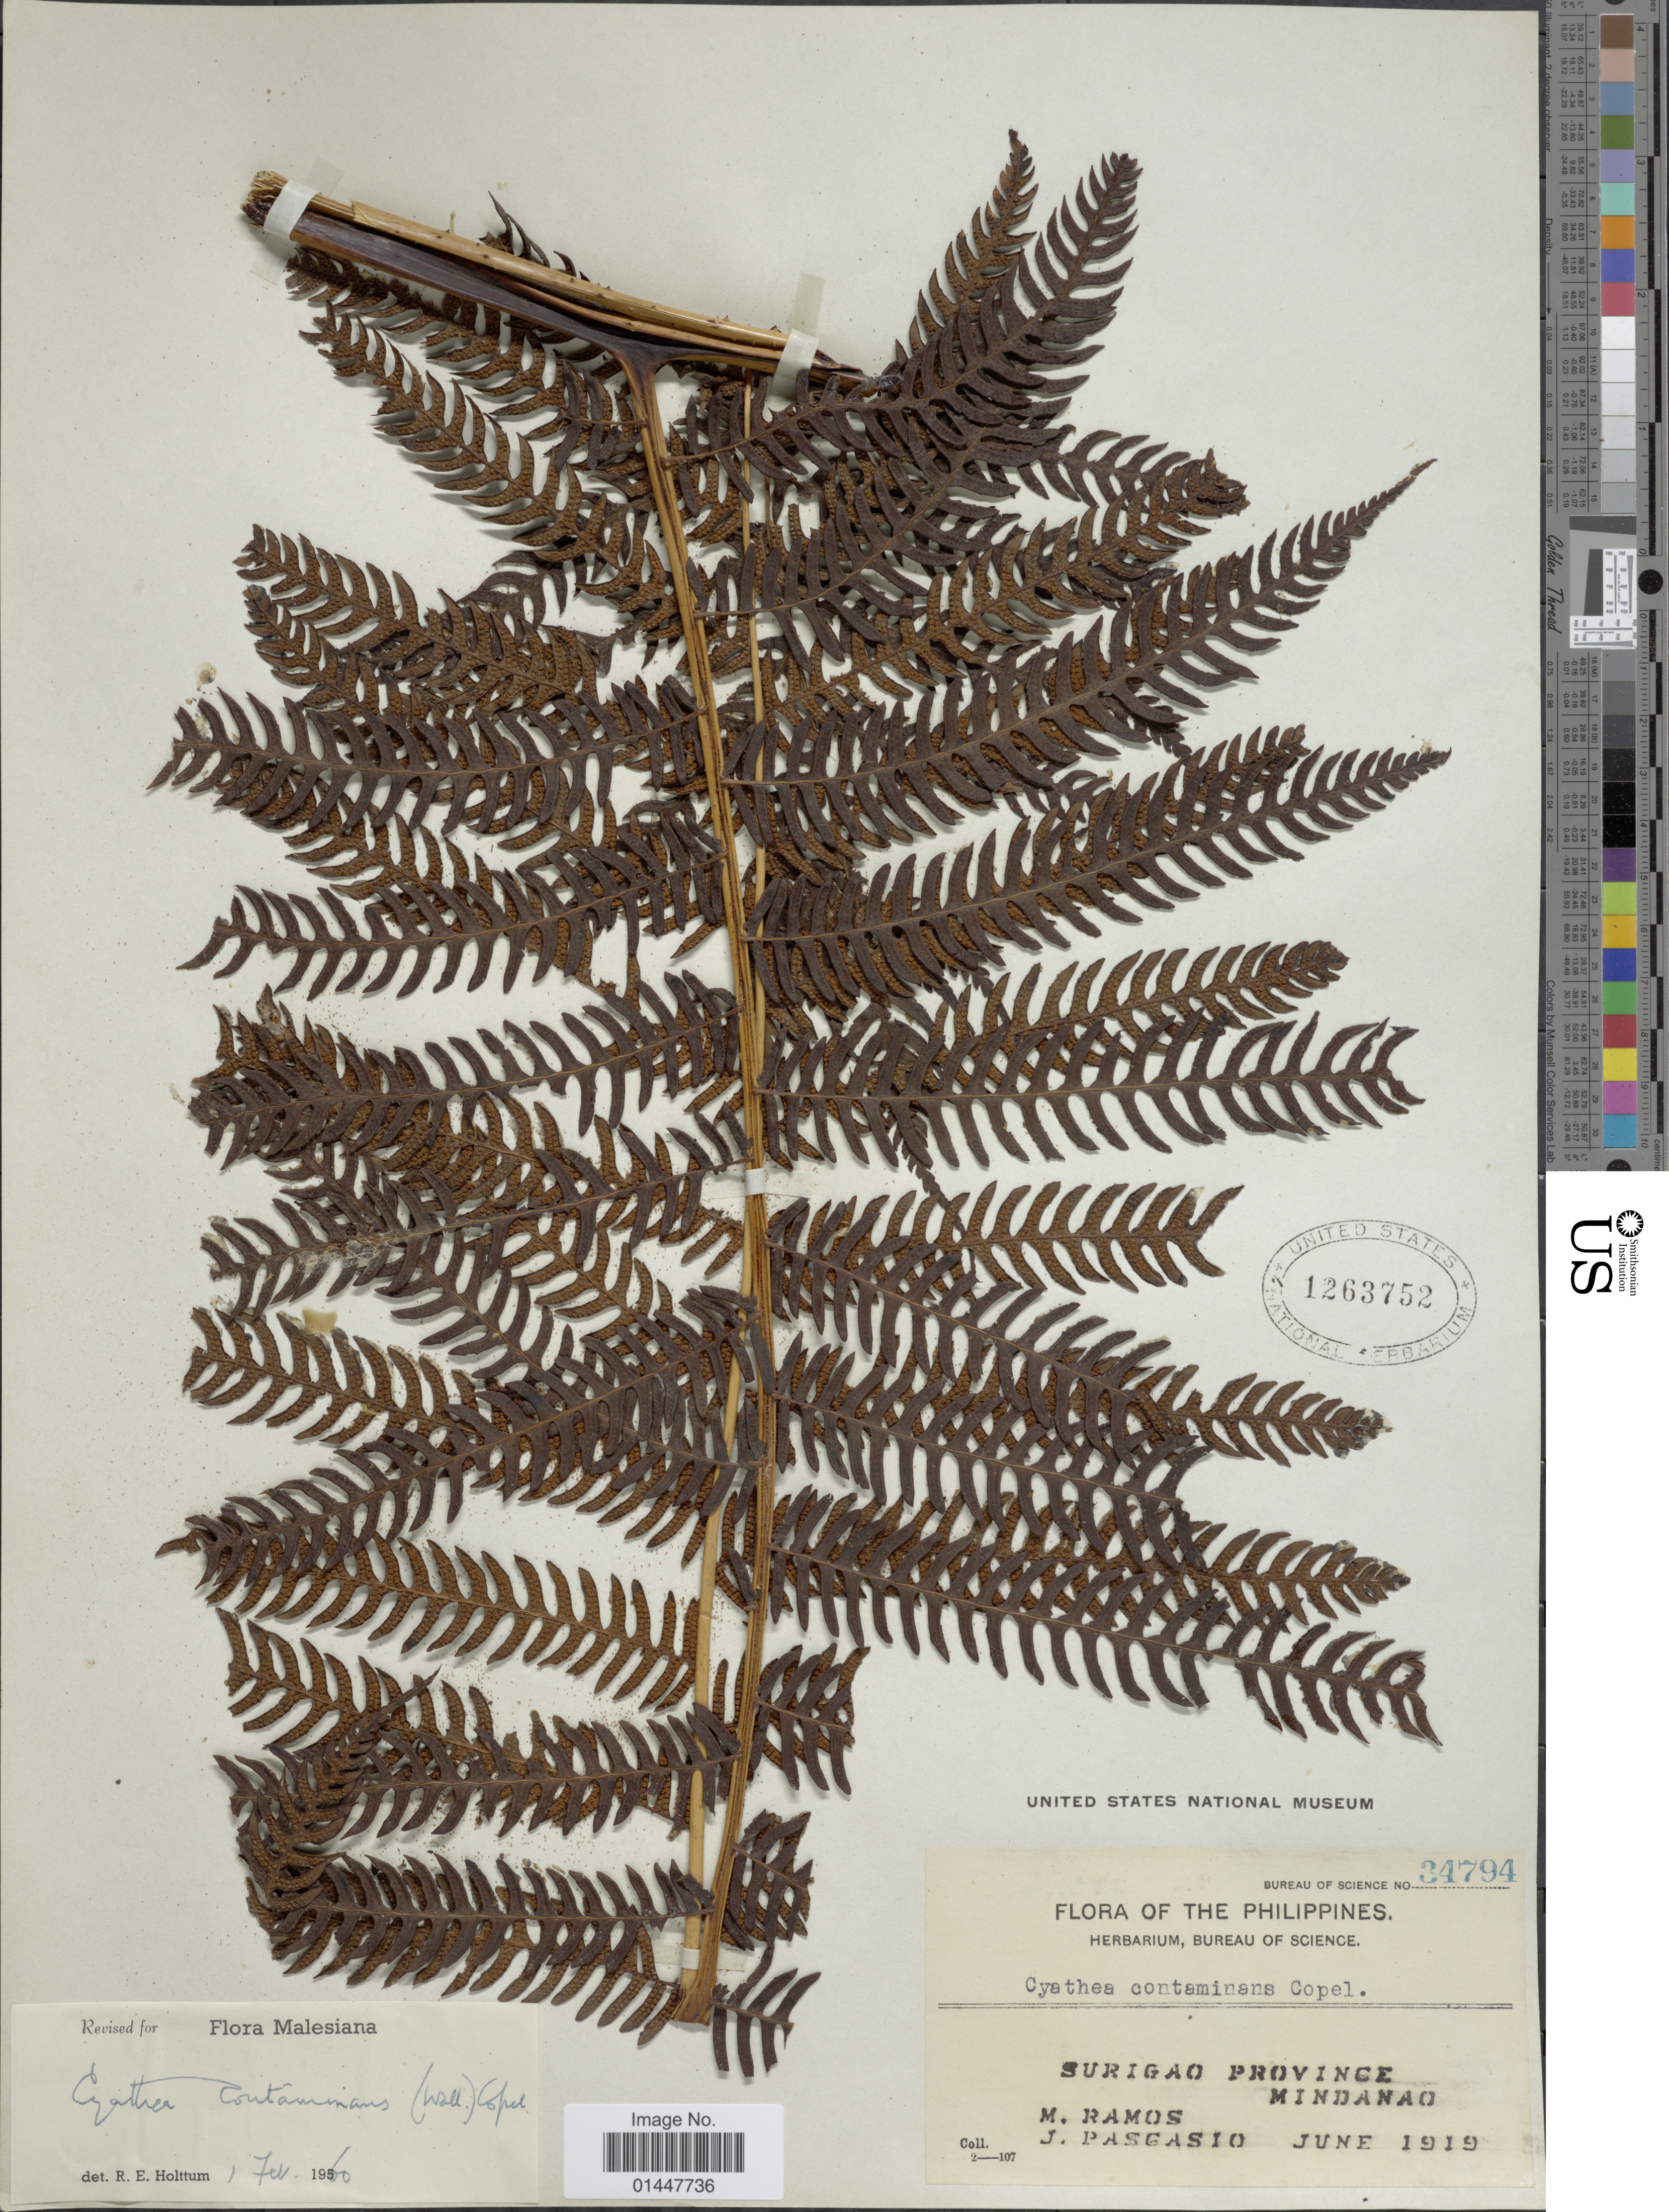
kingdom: Plantae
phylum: Tracheophyta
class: Polypodiopsida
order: Cyatheales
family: Cyatheaceae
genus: Sphaeropteris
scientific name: Sphaeropteris glauca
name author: (Blume) R.M. Tryon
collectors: M. Ramos & J. Pascasio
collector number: Bureau of Science 34794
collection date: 1919-06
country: Philippines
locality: Surigao Province, Mindanao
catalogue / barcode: US 1263752